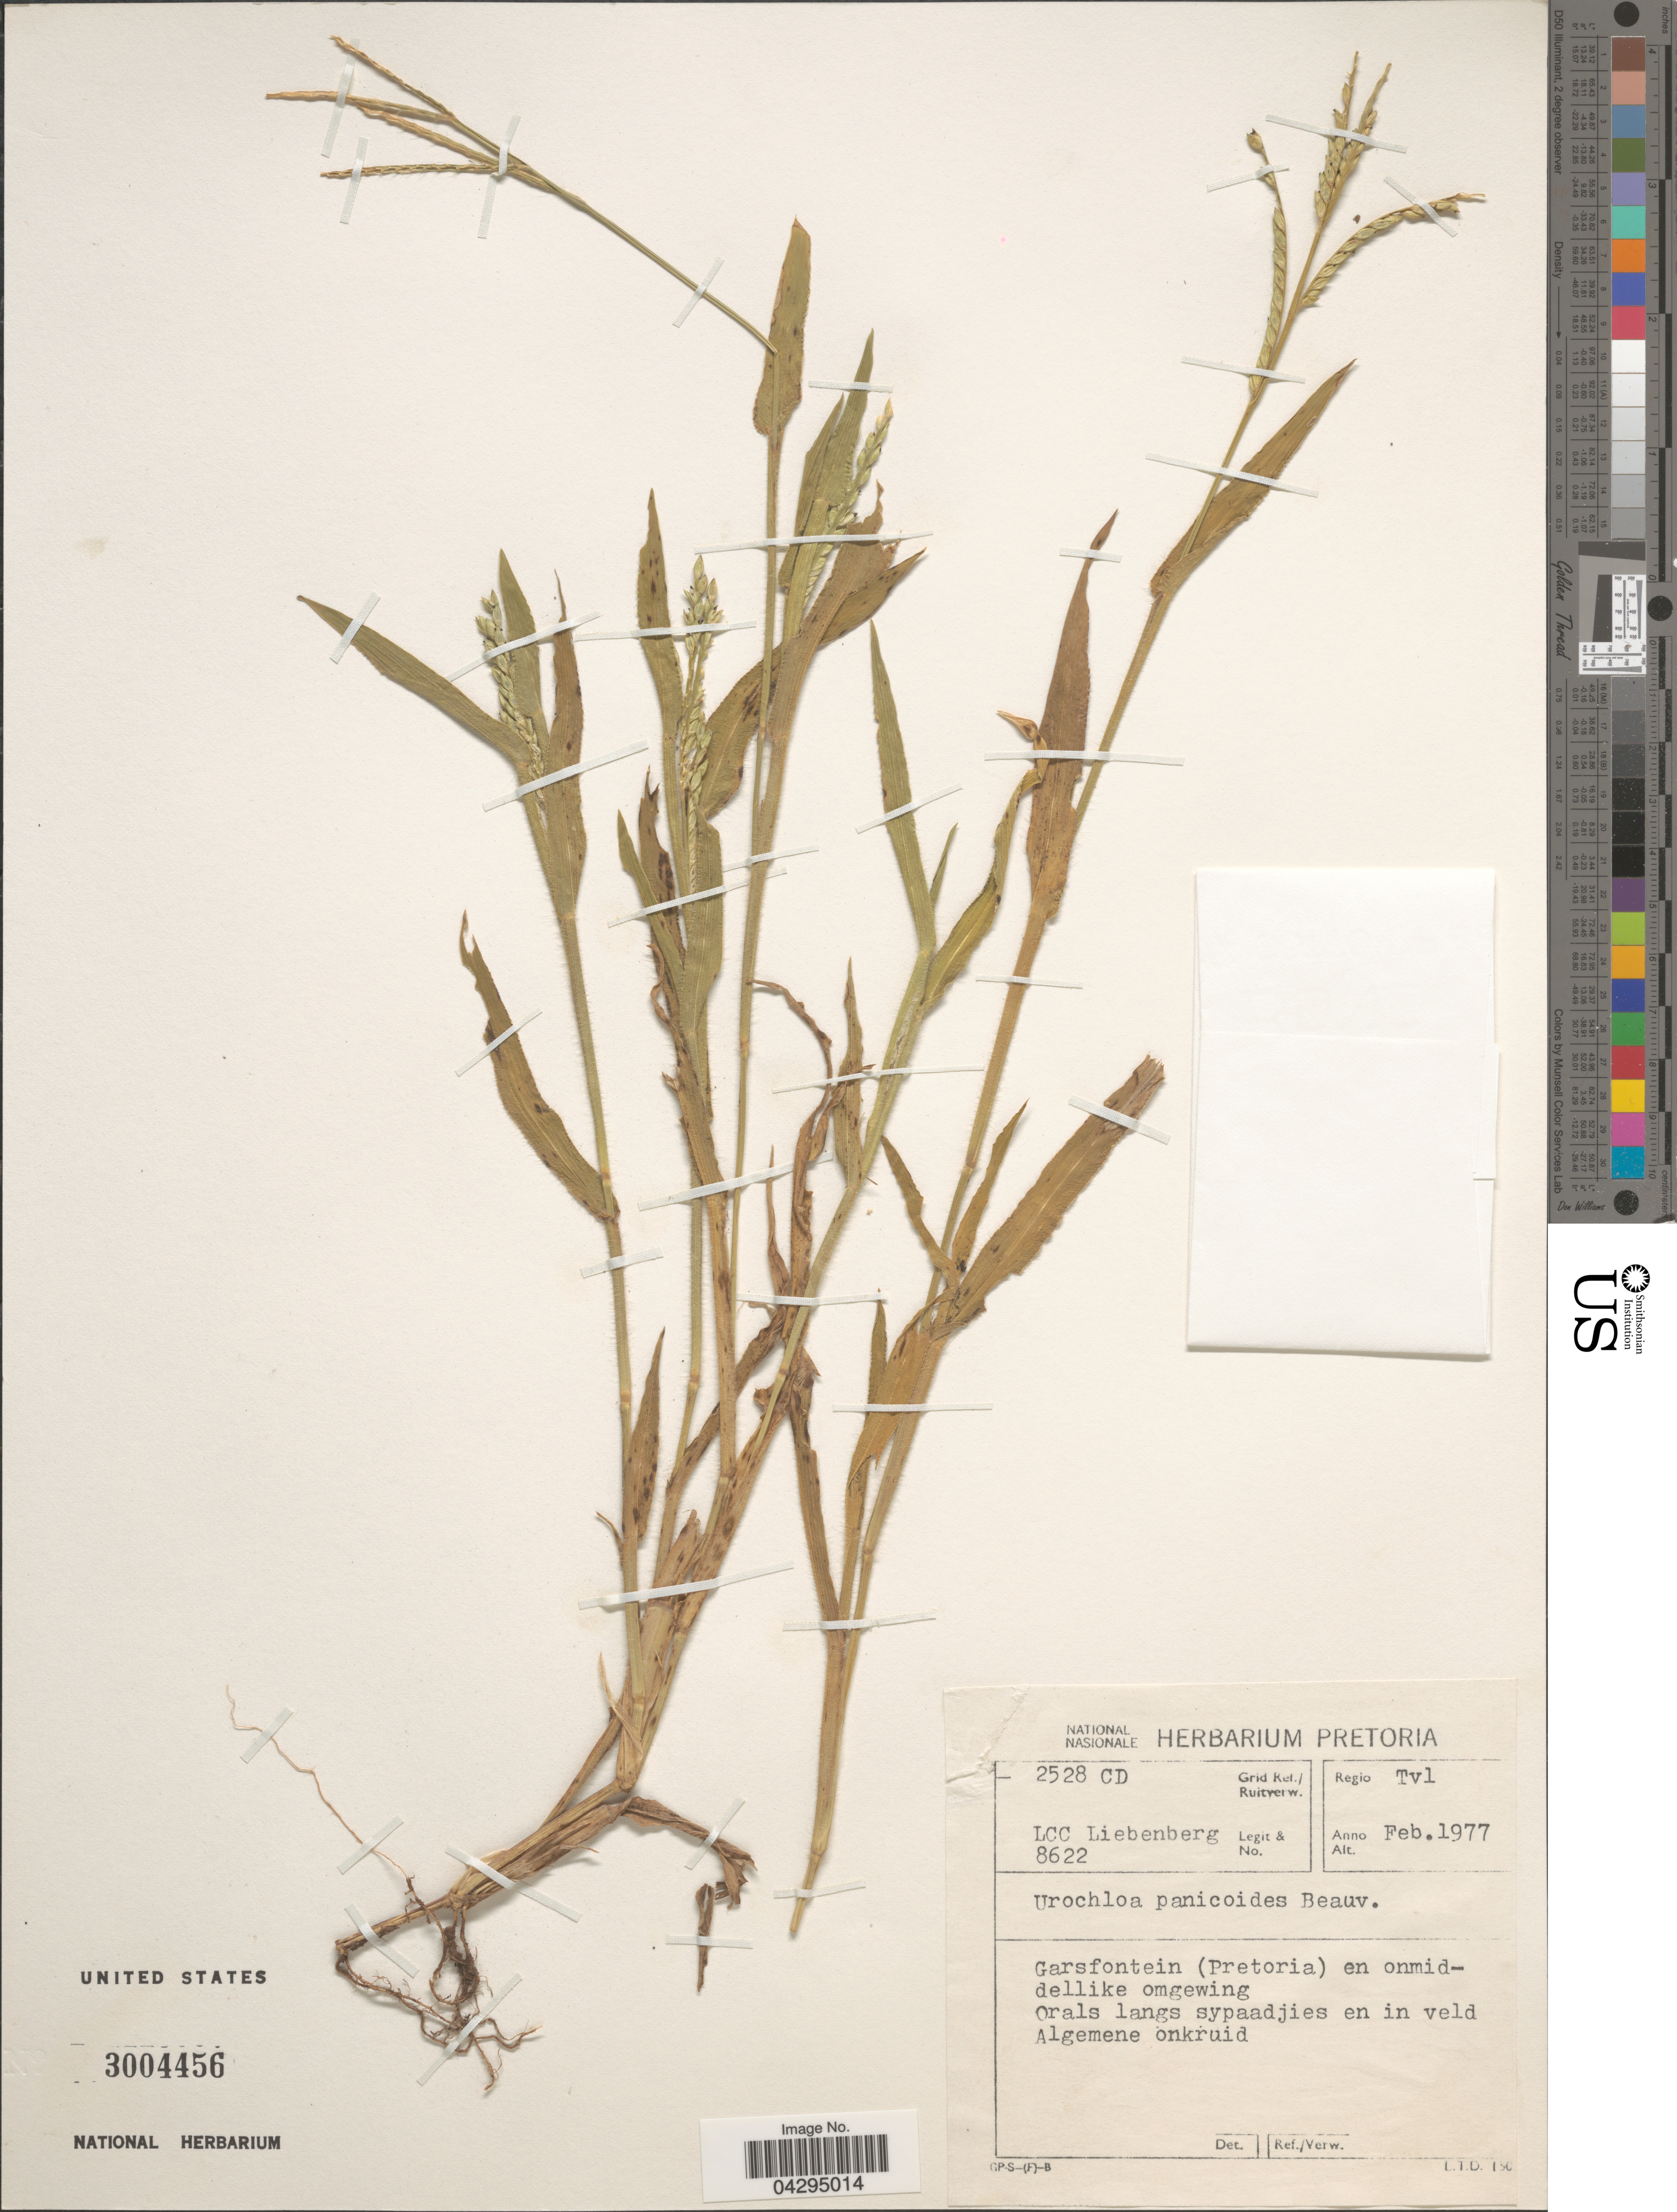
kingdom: Plantae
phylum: Tracheophyta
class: Liliopsida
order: Poales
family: Poaceae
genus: Urochloa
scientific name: Urochloa panicoides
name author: P. Beauv.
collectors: L. Liebenberg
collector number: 8622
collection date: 1977-02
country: South Africa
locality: Grid Ref./ Ruitverw. 2528 CD. Regio Tvl. Garsfontein (Pretoria) en onmiddellike omgewing.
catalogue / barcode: US 3004456